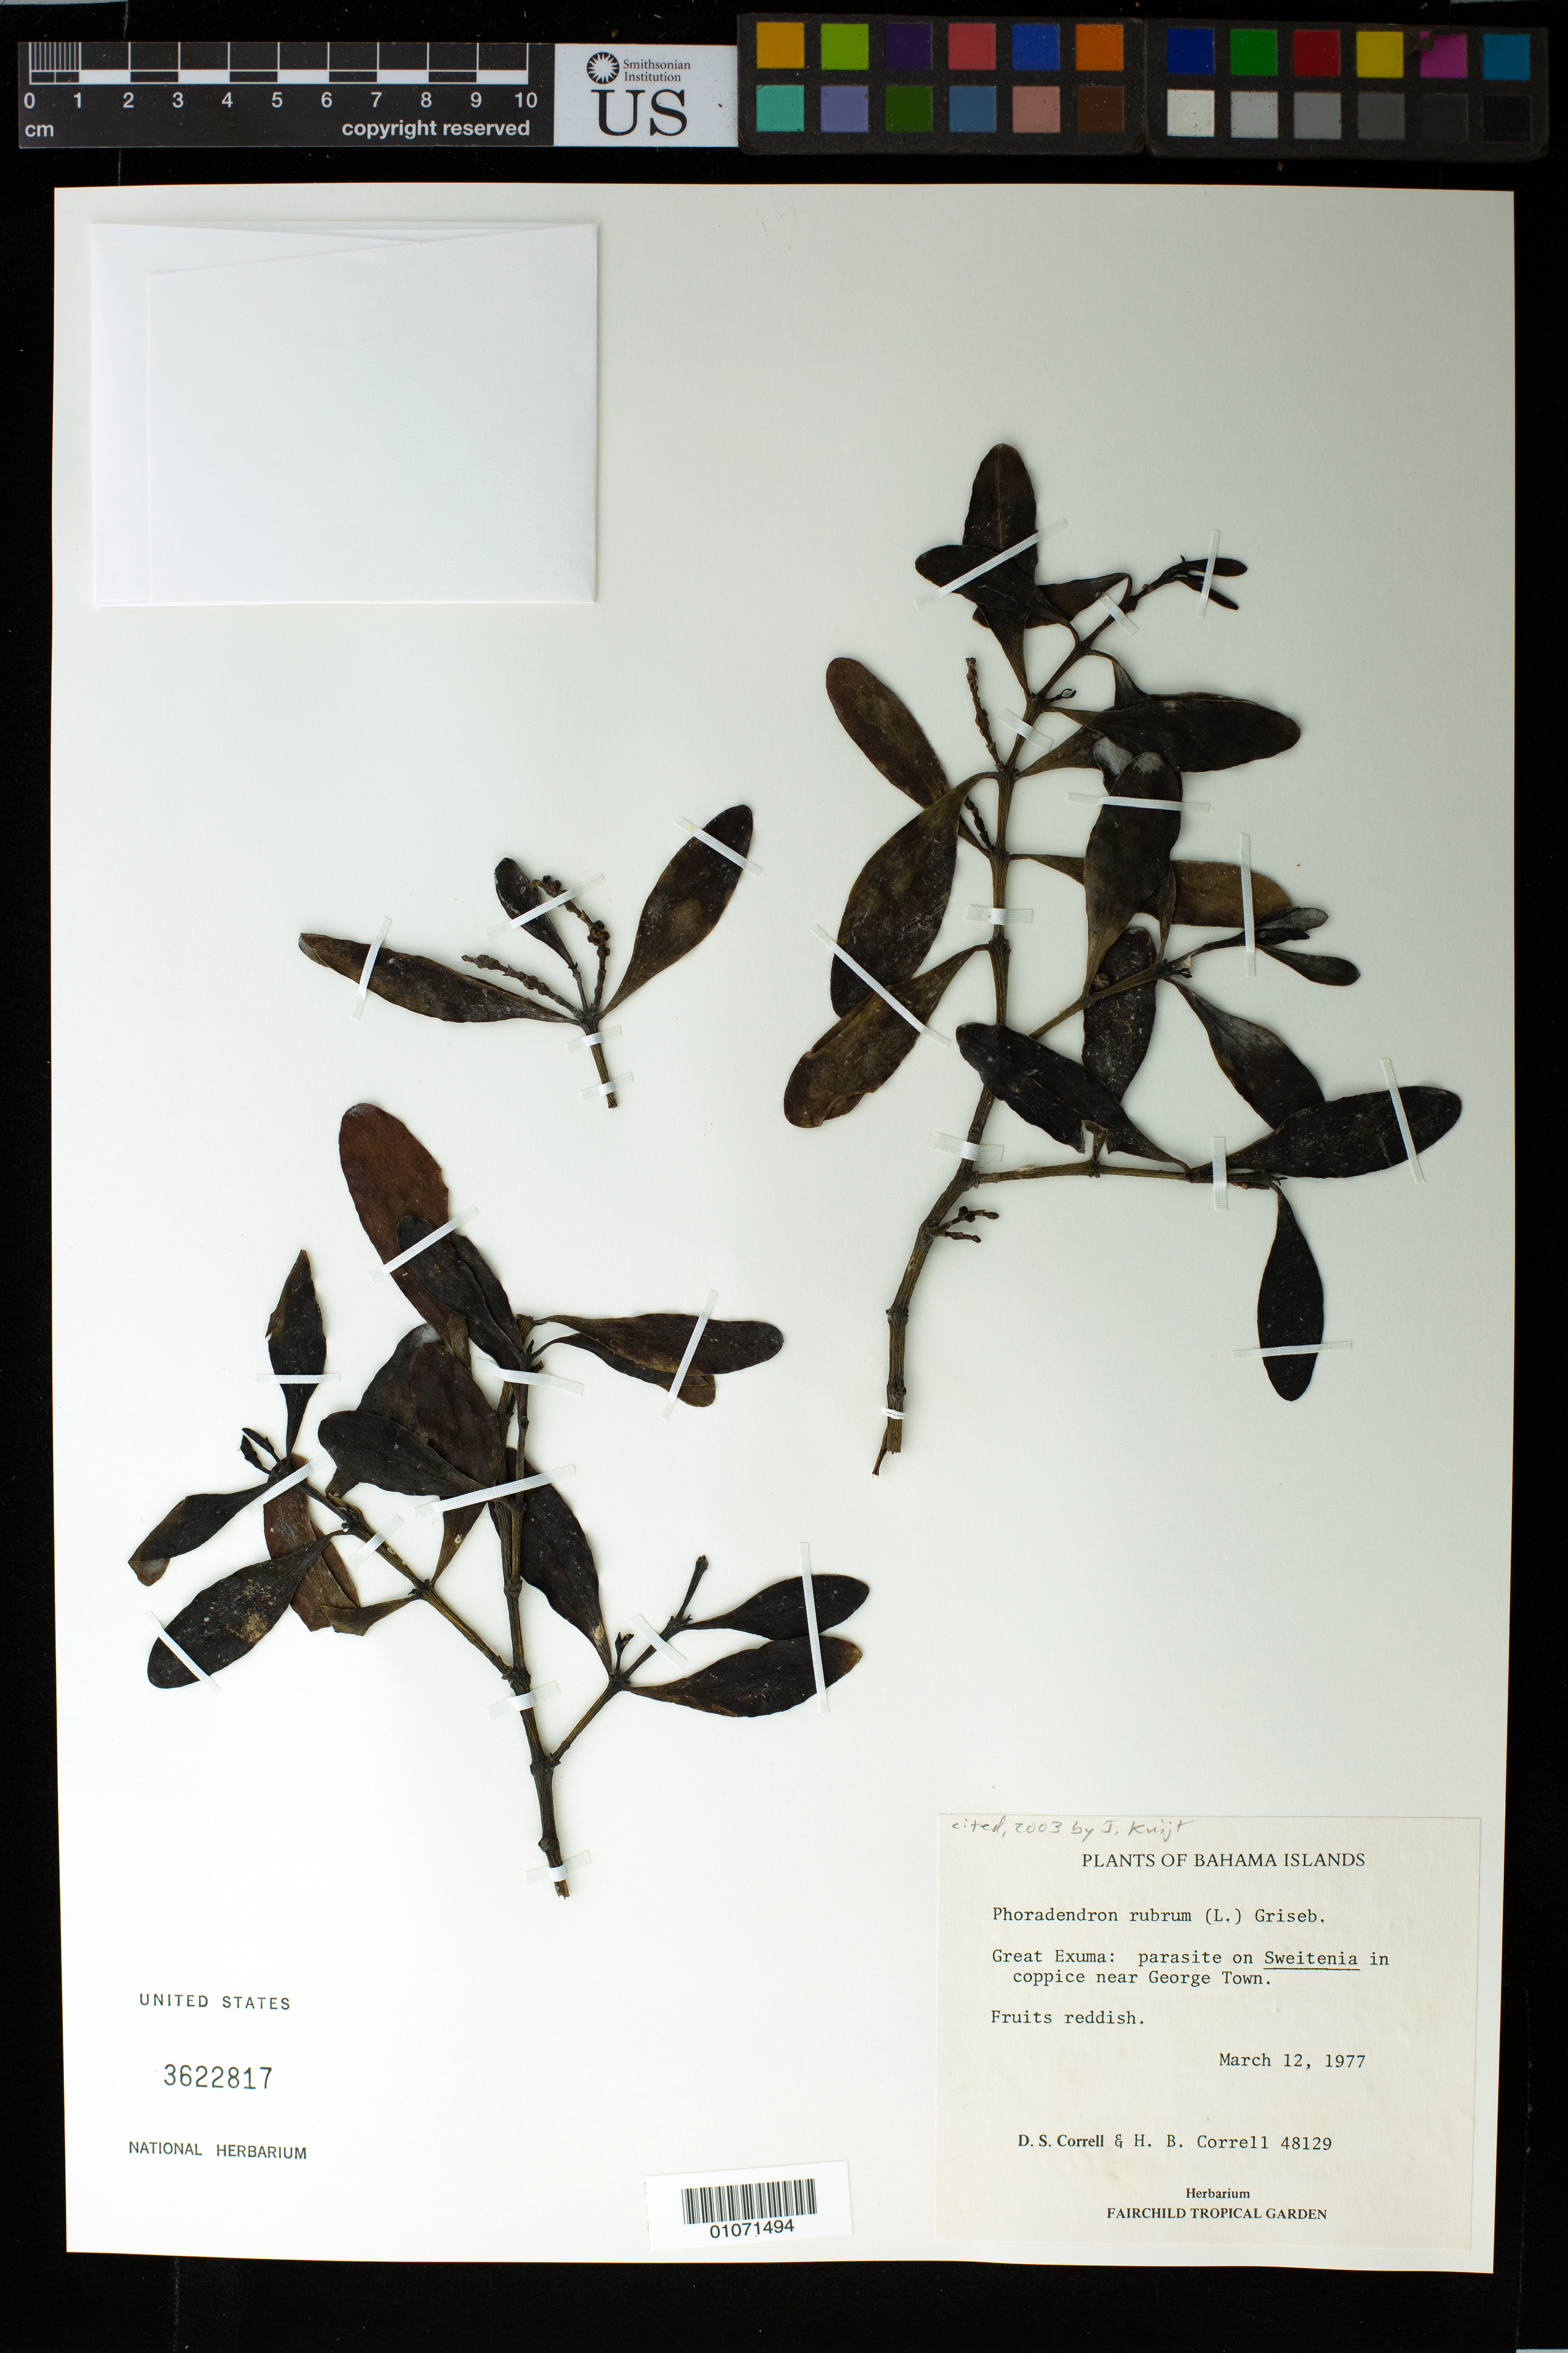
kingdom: Plantae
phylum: Tracheophyta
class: Magnoliopsida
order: Santalales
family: Viscaceae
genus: Phoradendron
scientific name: Phoradendron rubrum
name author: (L.) Griseb.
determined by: Kuijt, Job, (CANADA)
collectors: D. S. Correll & H. Correll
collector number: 48129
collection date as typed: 12 Mar 1977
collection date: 1977-03-12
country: Bahamas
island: Great Exuma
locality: George Town, near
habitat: In coppice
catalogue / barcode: US 3622817